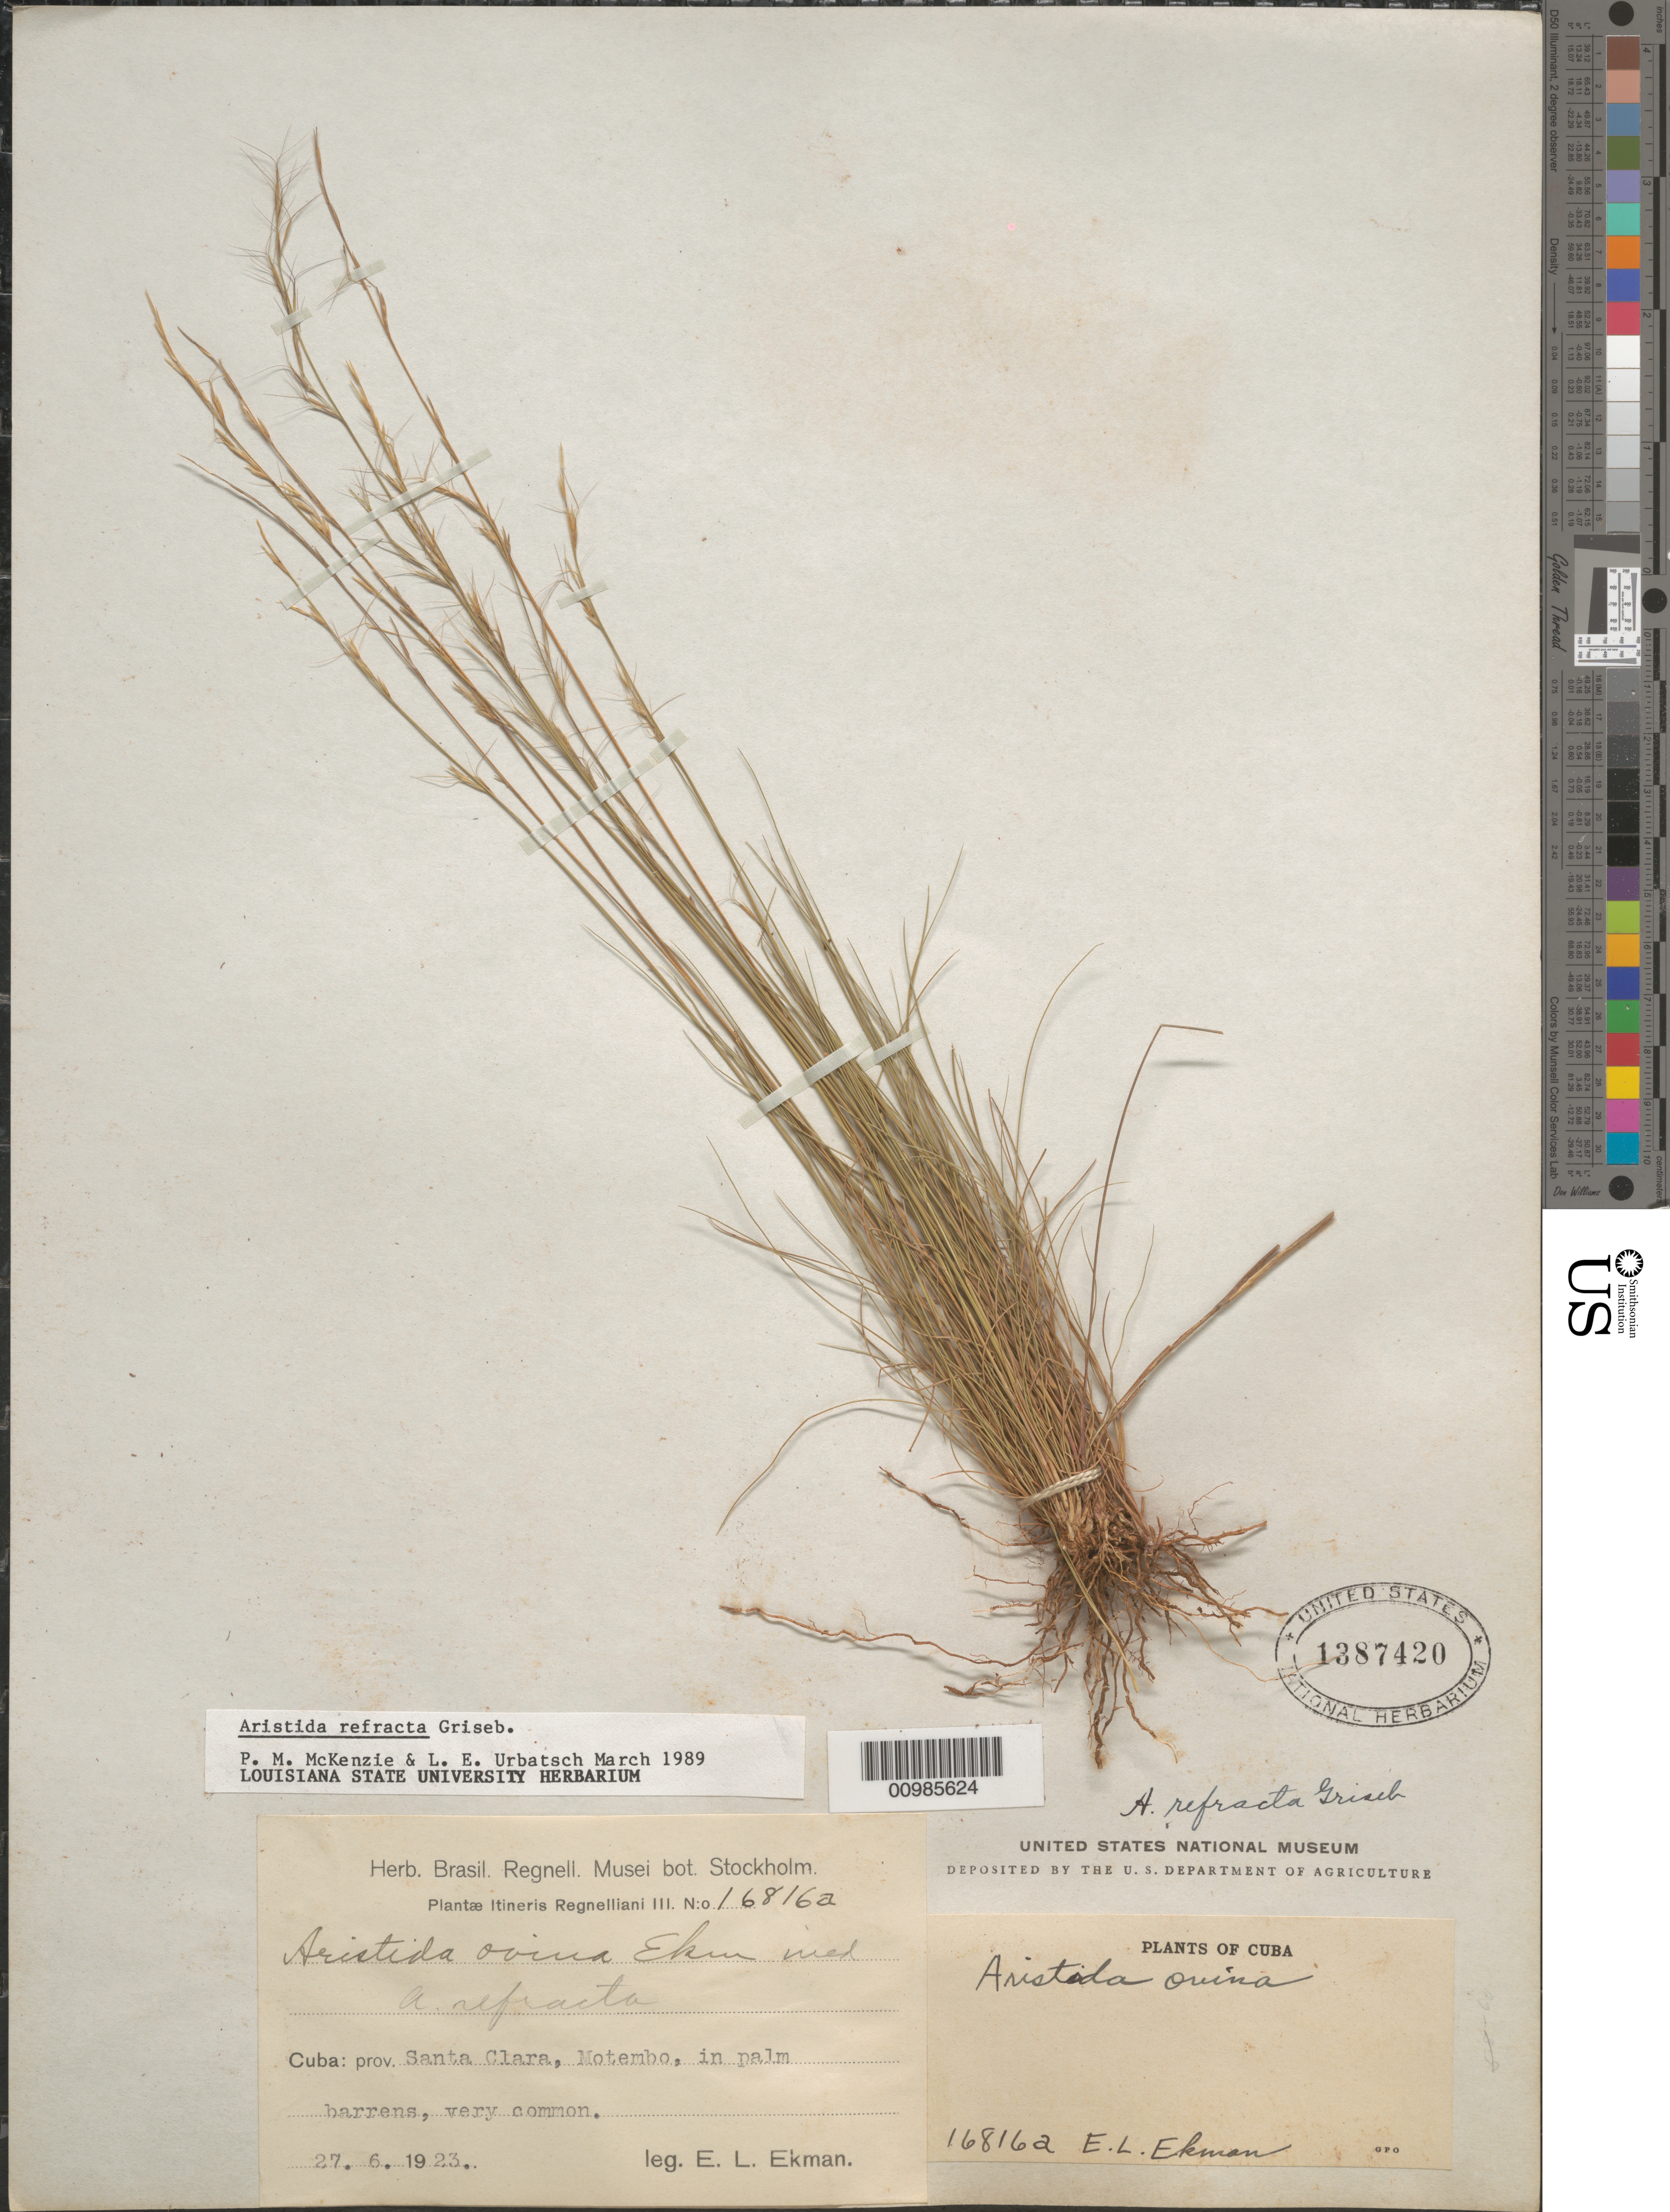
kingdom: Plantae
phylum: Tracheophyta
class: Liliopsida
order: Poales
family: Poaceae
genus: Aristida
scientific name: Aristida refracta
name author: Griseb.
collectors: E. L. Ekman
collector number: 16816a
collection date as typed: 27 Jun 1923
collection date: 1923-06-27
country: Cuba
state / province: Villa Clara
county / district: Santa Clara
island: Cuba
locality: Motembo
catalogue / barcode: US 1387420